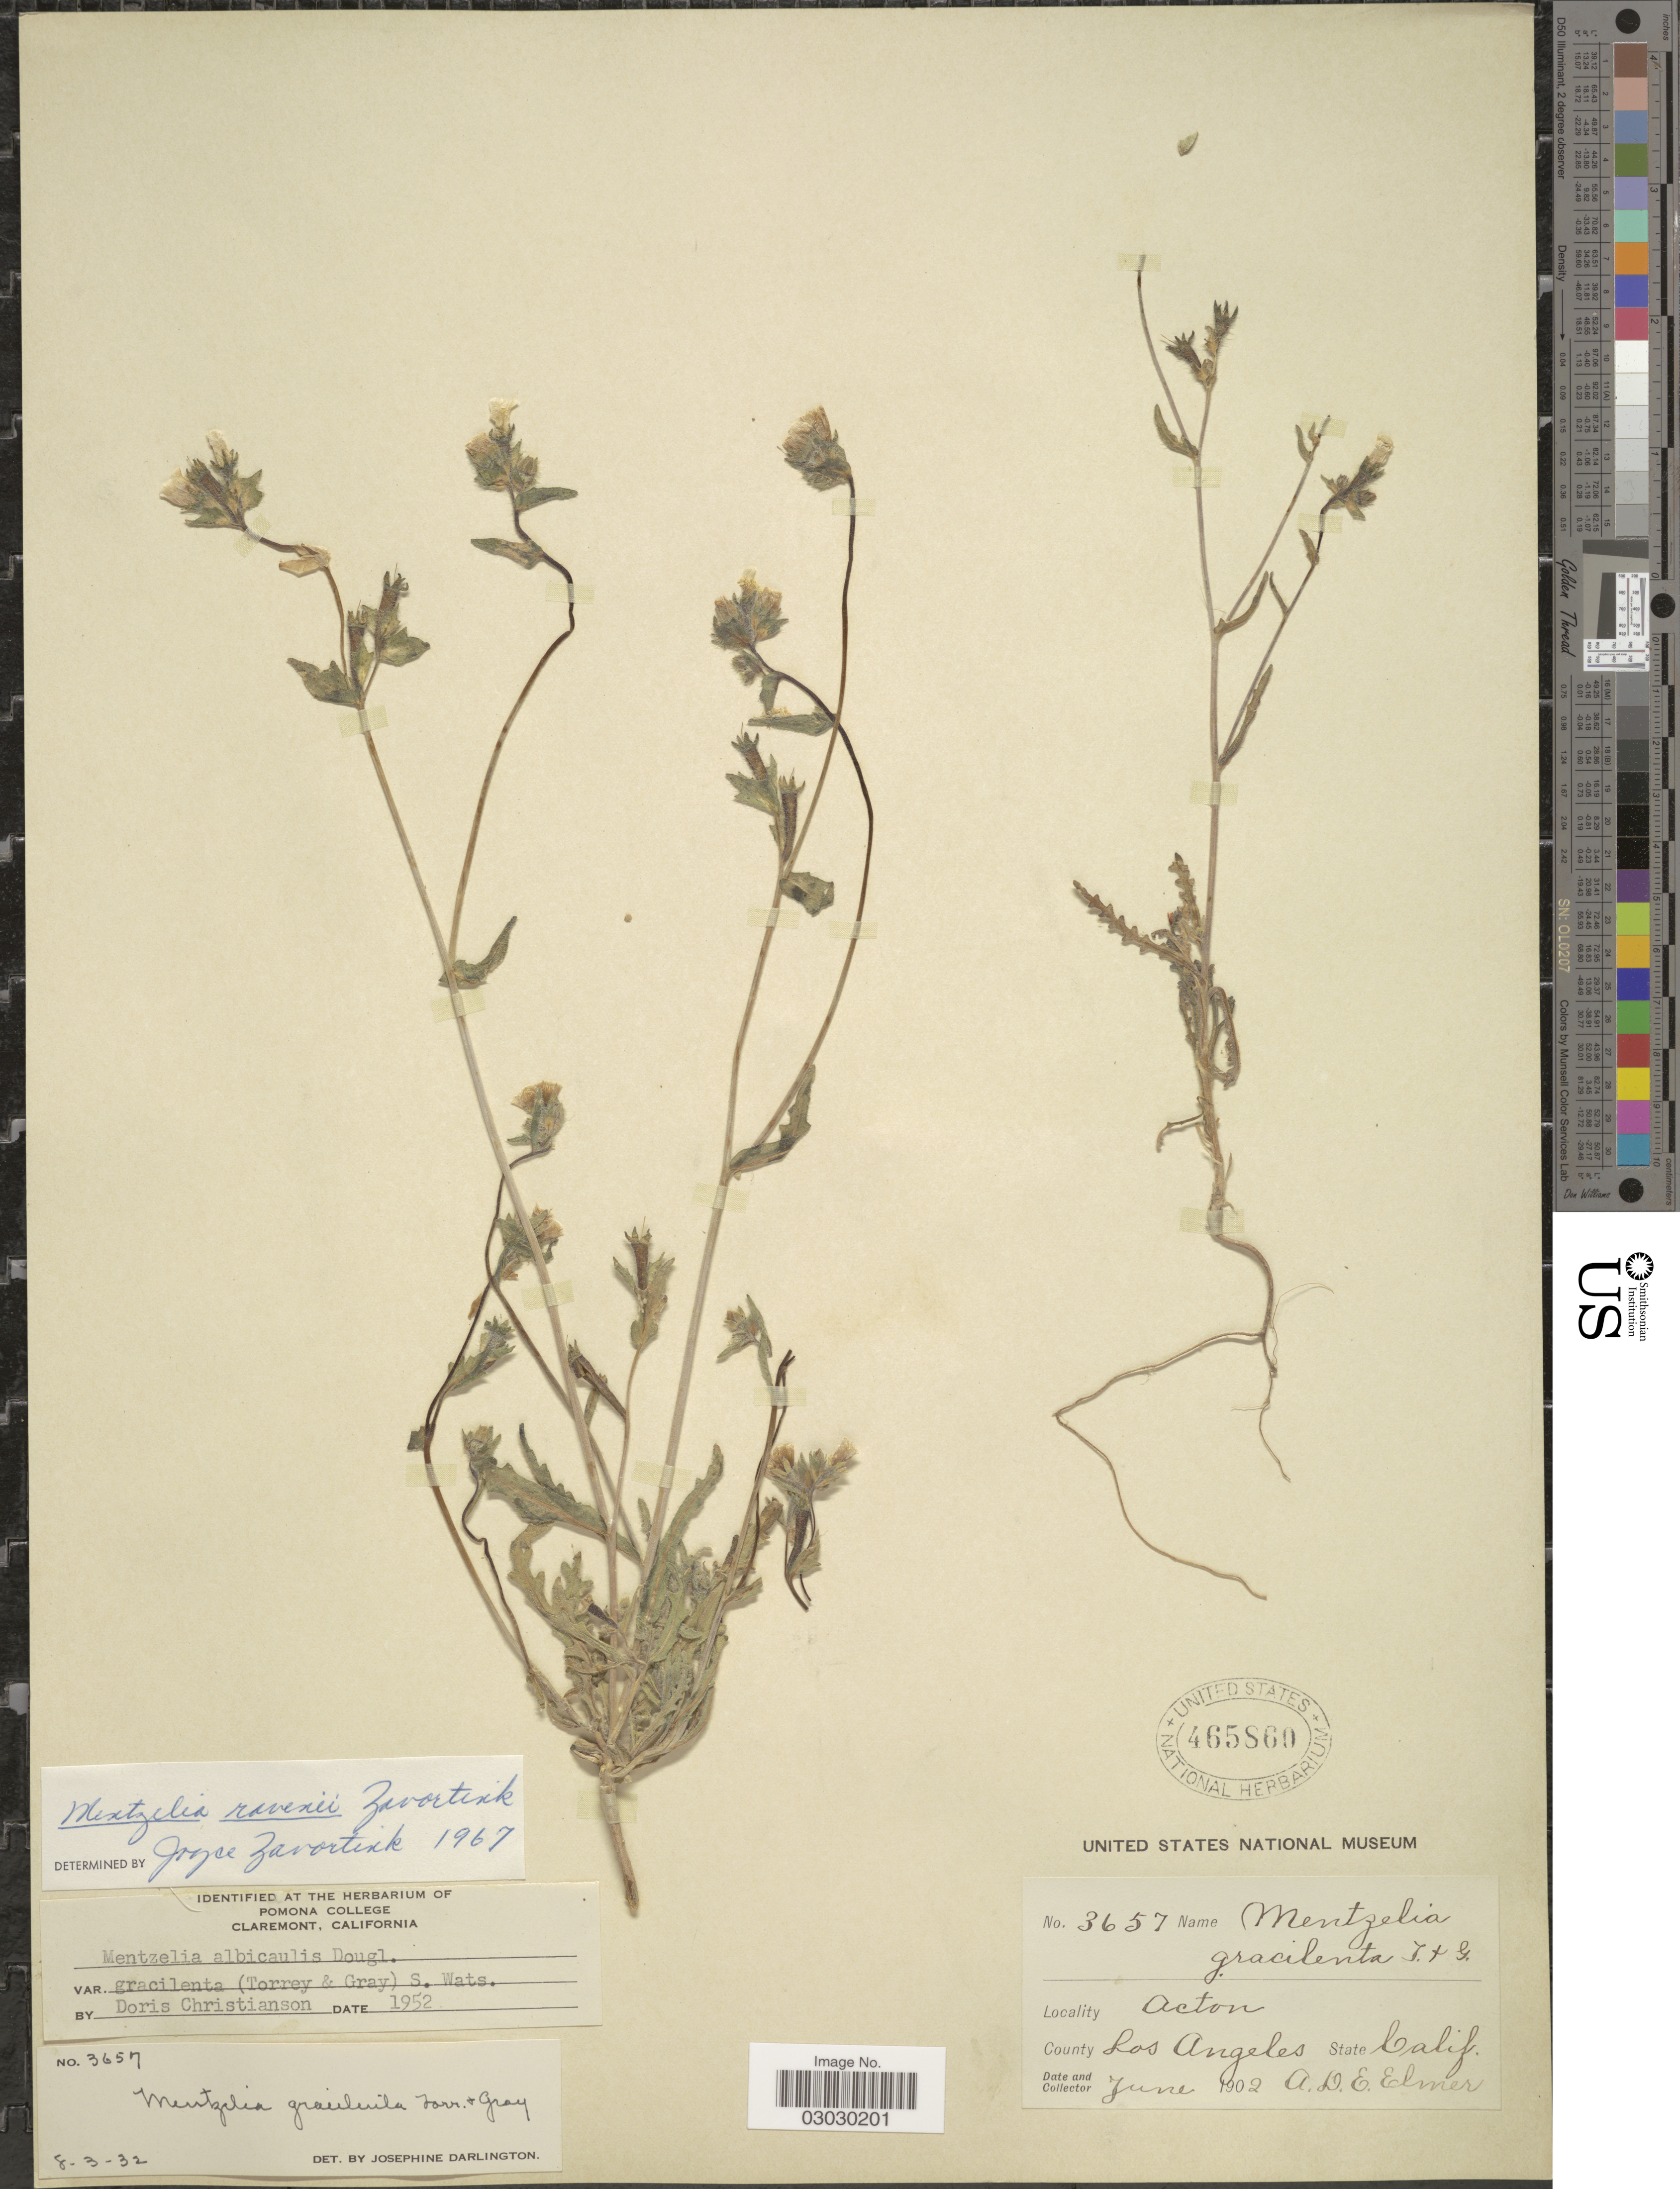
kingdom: Plantae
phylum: Tracheophyta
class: Magnoliopsida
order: Cornales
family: Loasaceae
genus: Mentzelia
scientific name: Mentzelia ravenii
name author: H.J. Thomps. & J.E. Roberts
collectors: A. D. E. Elmer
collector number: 3657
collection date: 1902-06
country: United States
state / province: California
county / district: Los Angeles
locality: Acton, County Los Angeles.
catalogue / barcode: US 465860